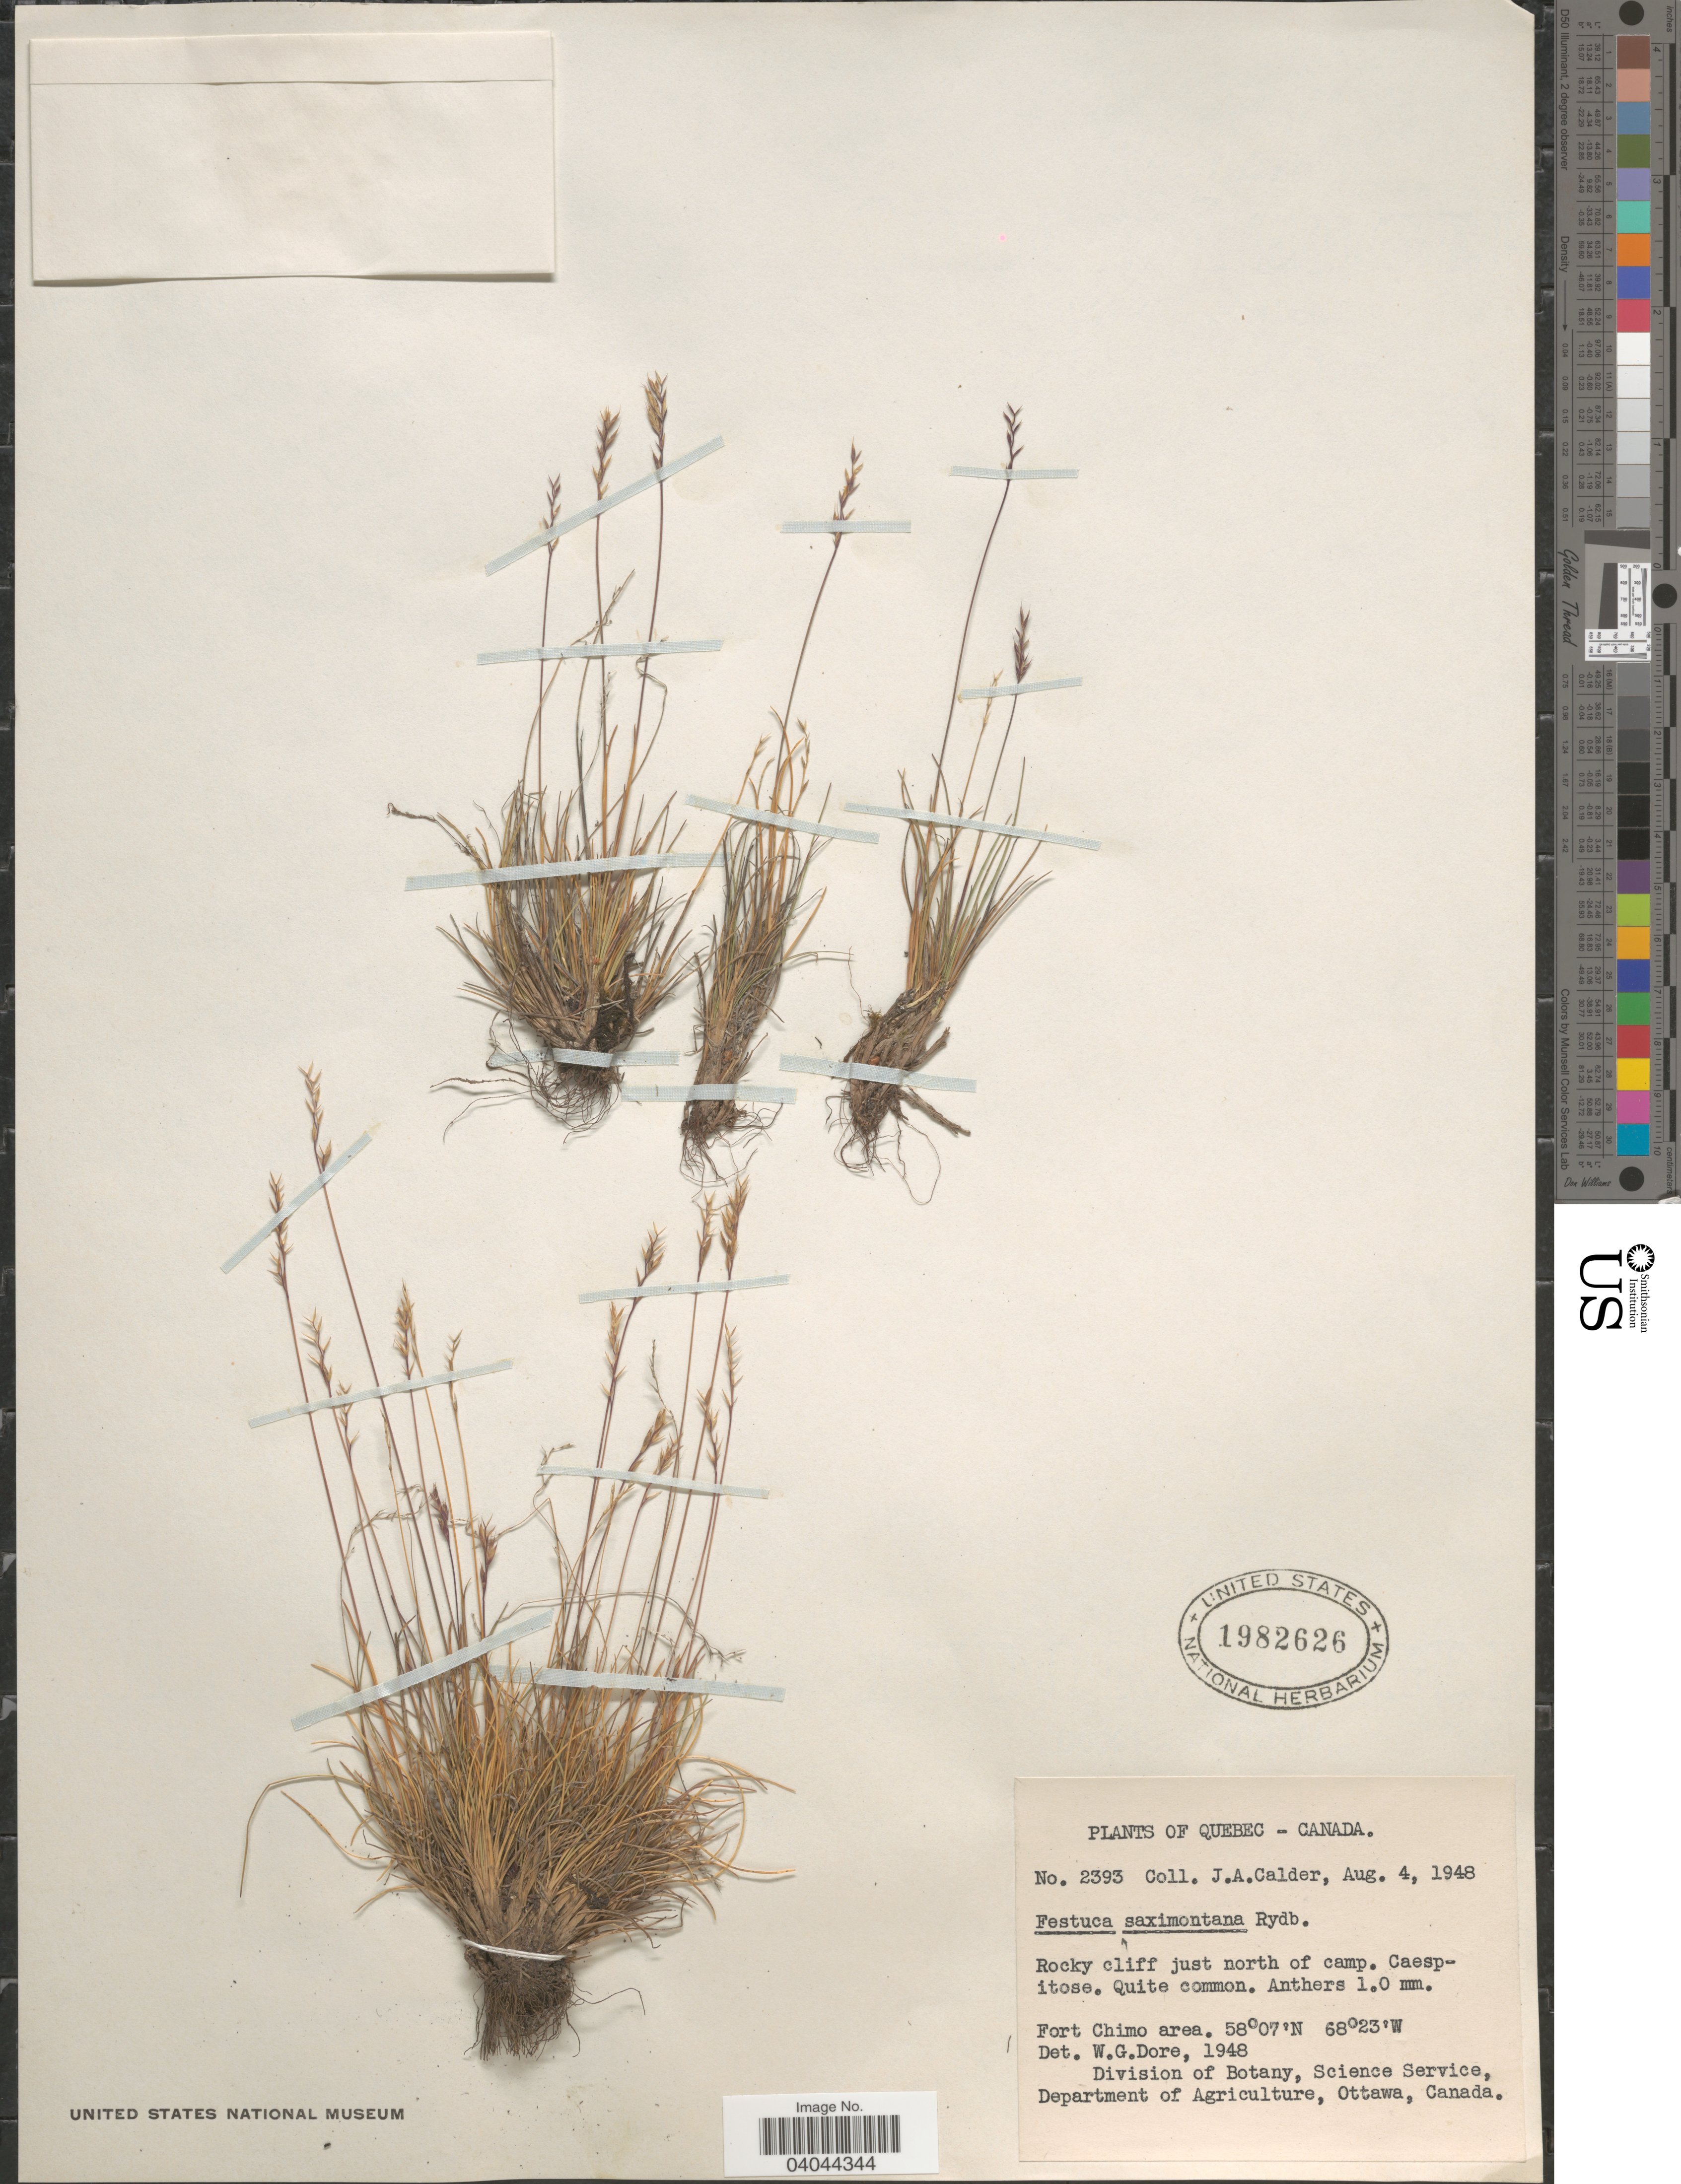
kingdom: Plantae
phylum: Tracheophyta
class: Liliopsida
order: Poales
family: Poaceae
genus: Festuca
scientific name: Festuca ovina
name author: L.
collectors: J. A. Calder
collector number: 2393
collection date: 1948-08-04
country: Canada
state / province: Quebec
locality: Rocky cliff just north of camp, Caespitose. Fort Chimo area.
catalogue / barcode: US 1982626